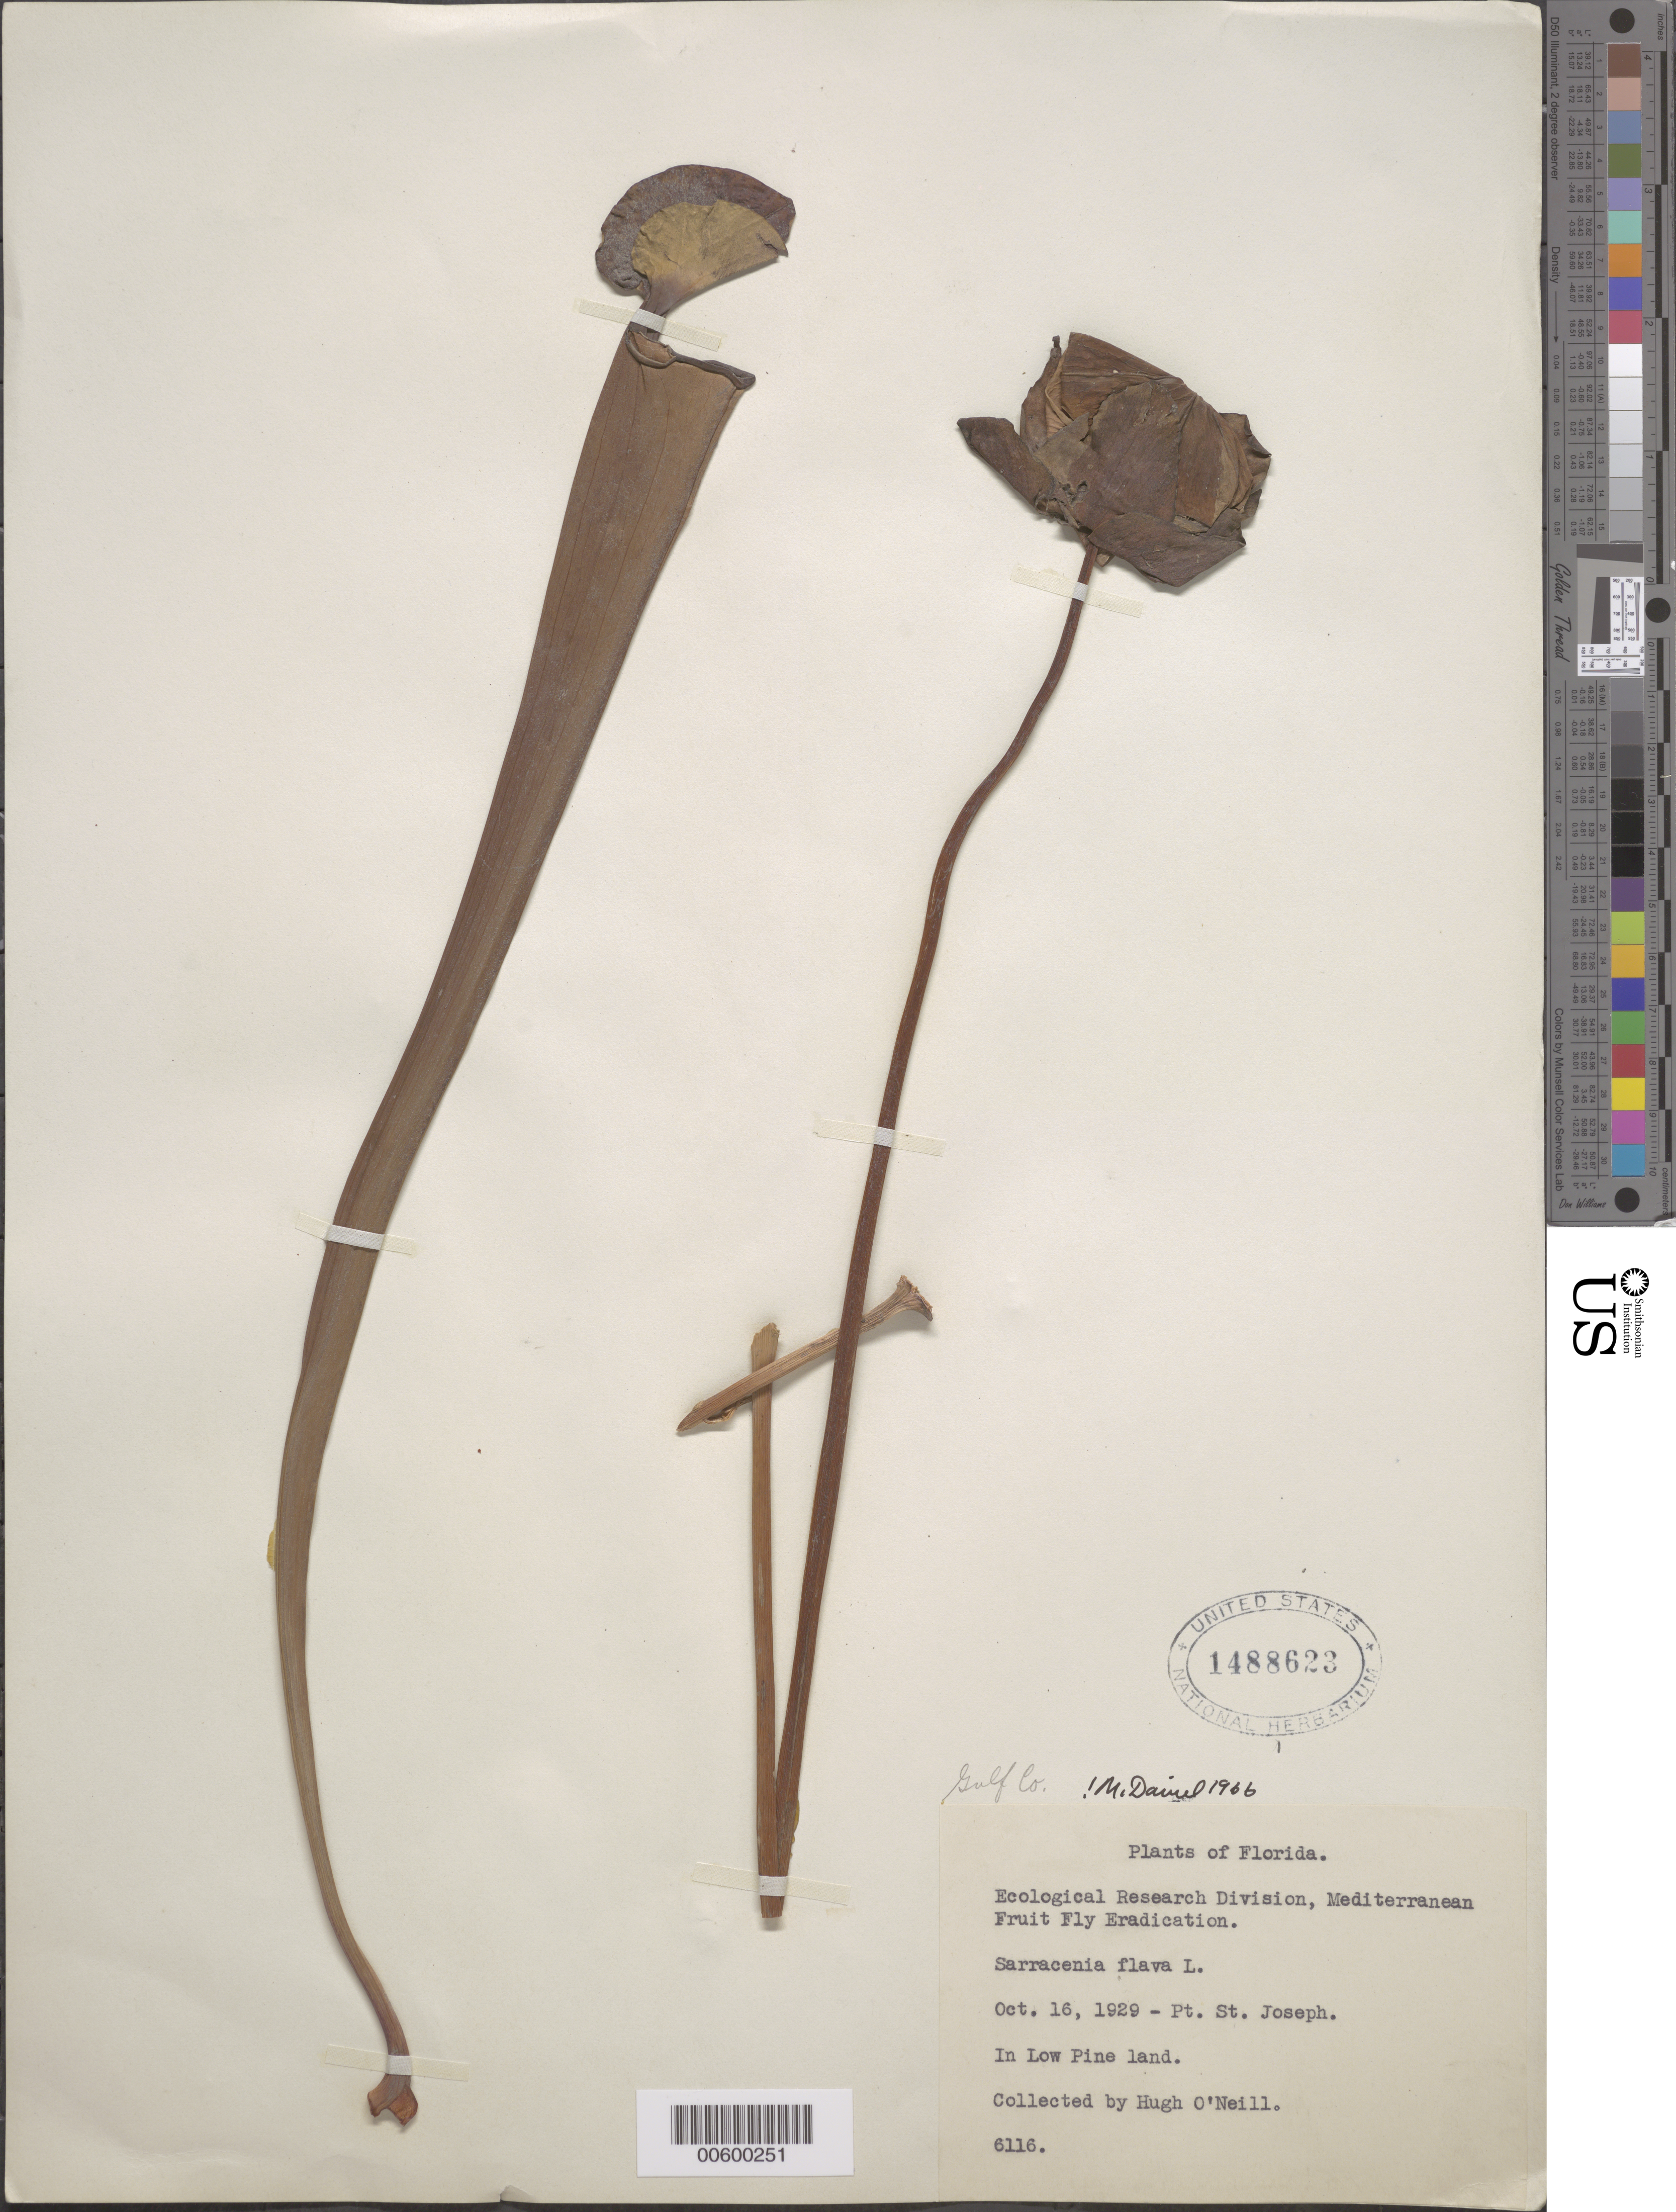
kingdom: Plantae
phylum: Tracheophyta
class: Magnoliopsida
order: Ericales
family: Sarraceniaceae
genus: Sarracenia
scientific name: Sarracenia flava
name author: L.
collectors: H. O'Neill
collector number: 6116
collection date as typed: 16 Oct 1929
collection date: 1929-10-16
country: United States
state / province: Florida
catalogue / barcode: US 1488623